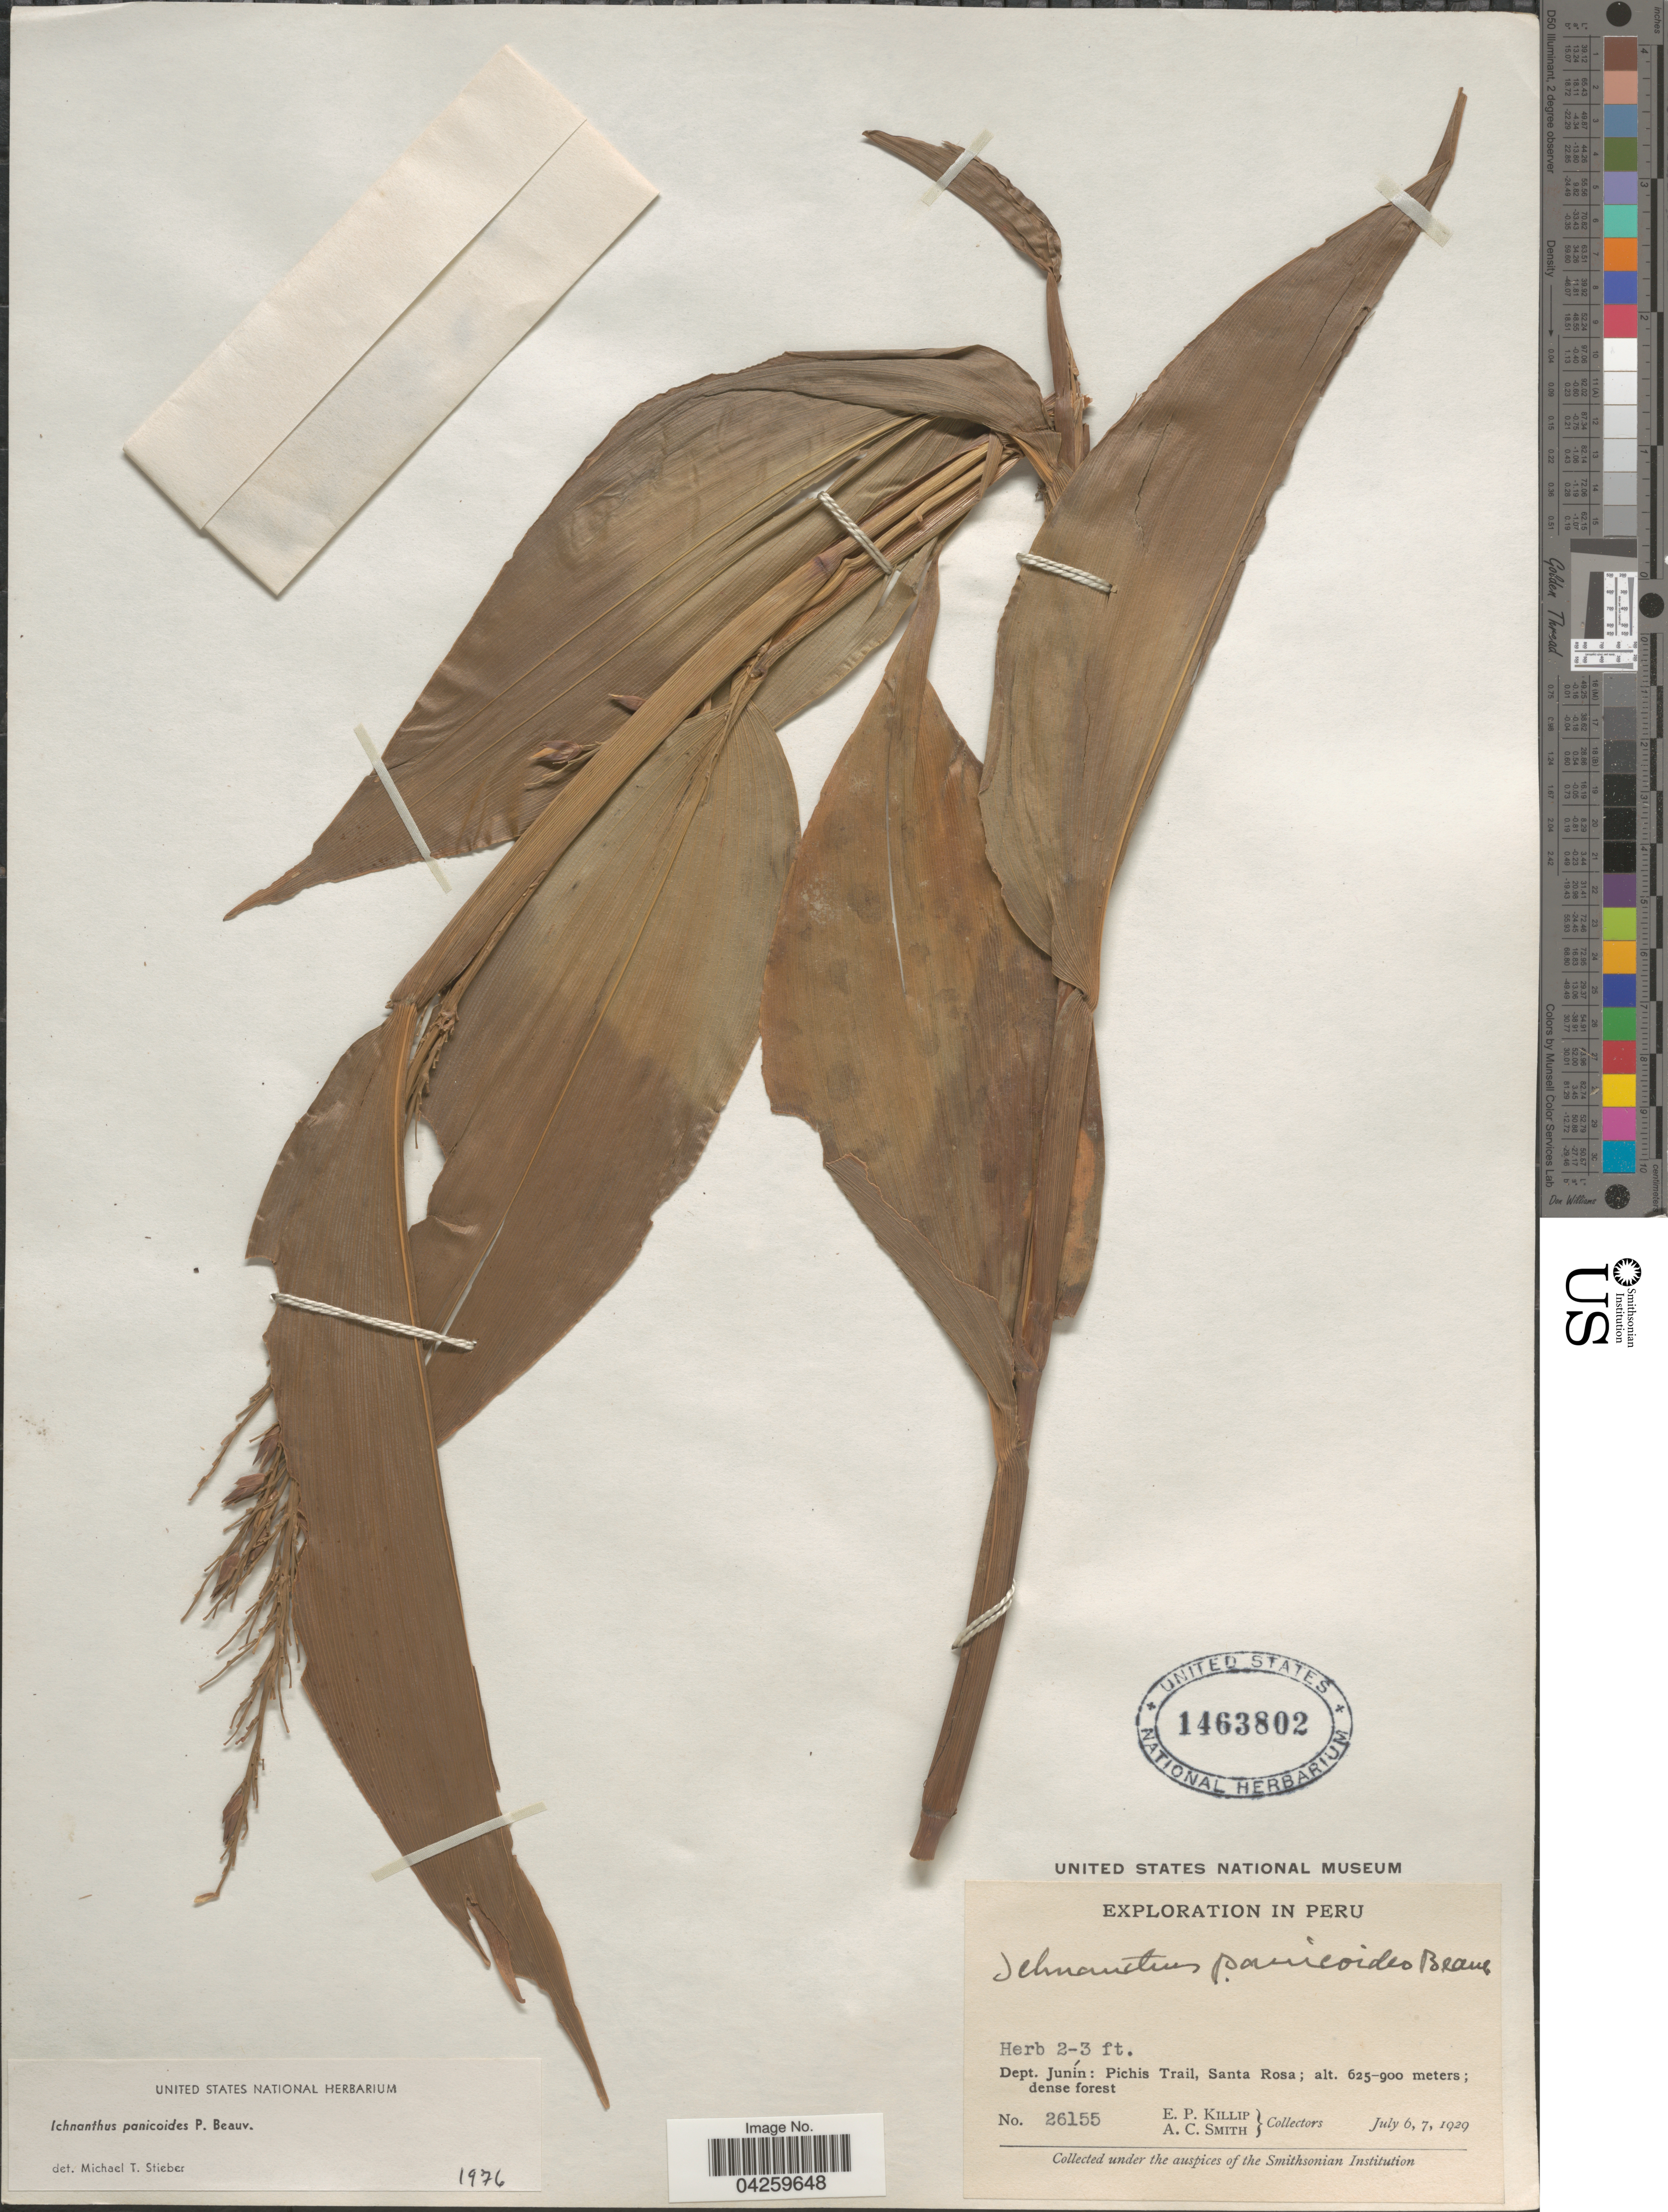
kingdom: Plantae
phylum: Tracheophyta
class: Liliopsida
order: Poales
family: Poaceae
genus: Ichnanthus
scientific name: Ichnanthus panicoides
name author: P. Beauv.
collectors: E. P. Killip & A. C. Smith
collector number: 26155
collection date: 1929-07-06/1929-07-07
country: Peru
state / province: Junín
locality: Exploration in Peru. Dept. Junín: Pichis Trail, Santa Rosa.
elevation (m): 625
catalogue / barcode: US 1463802